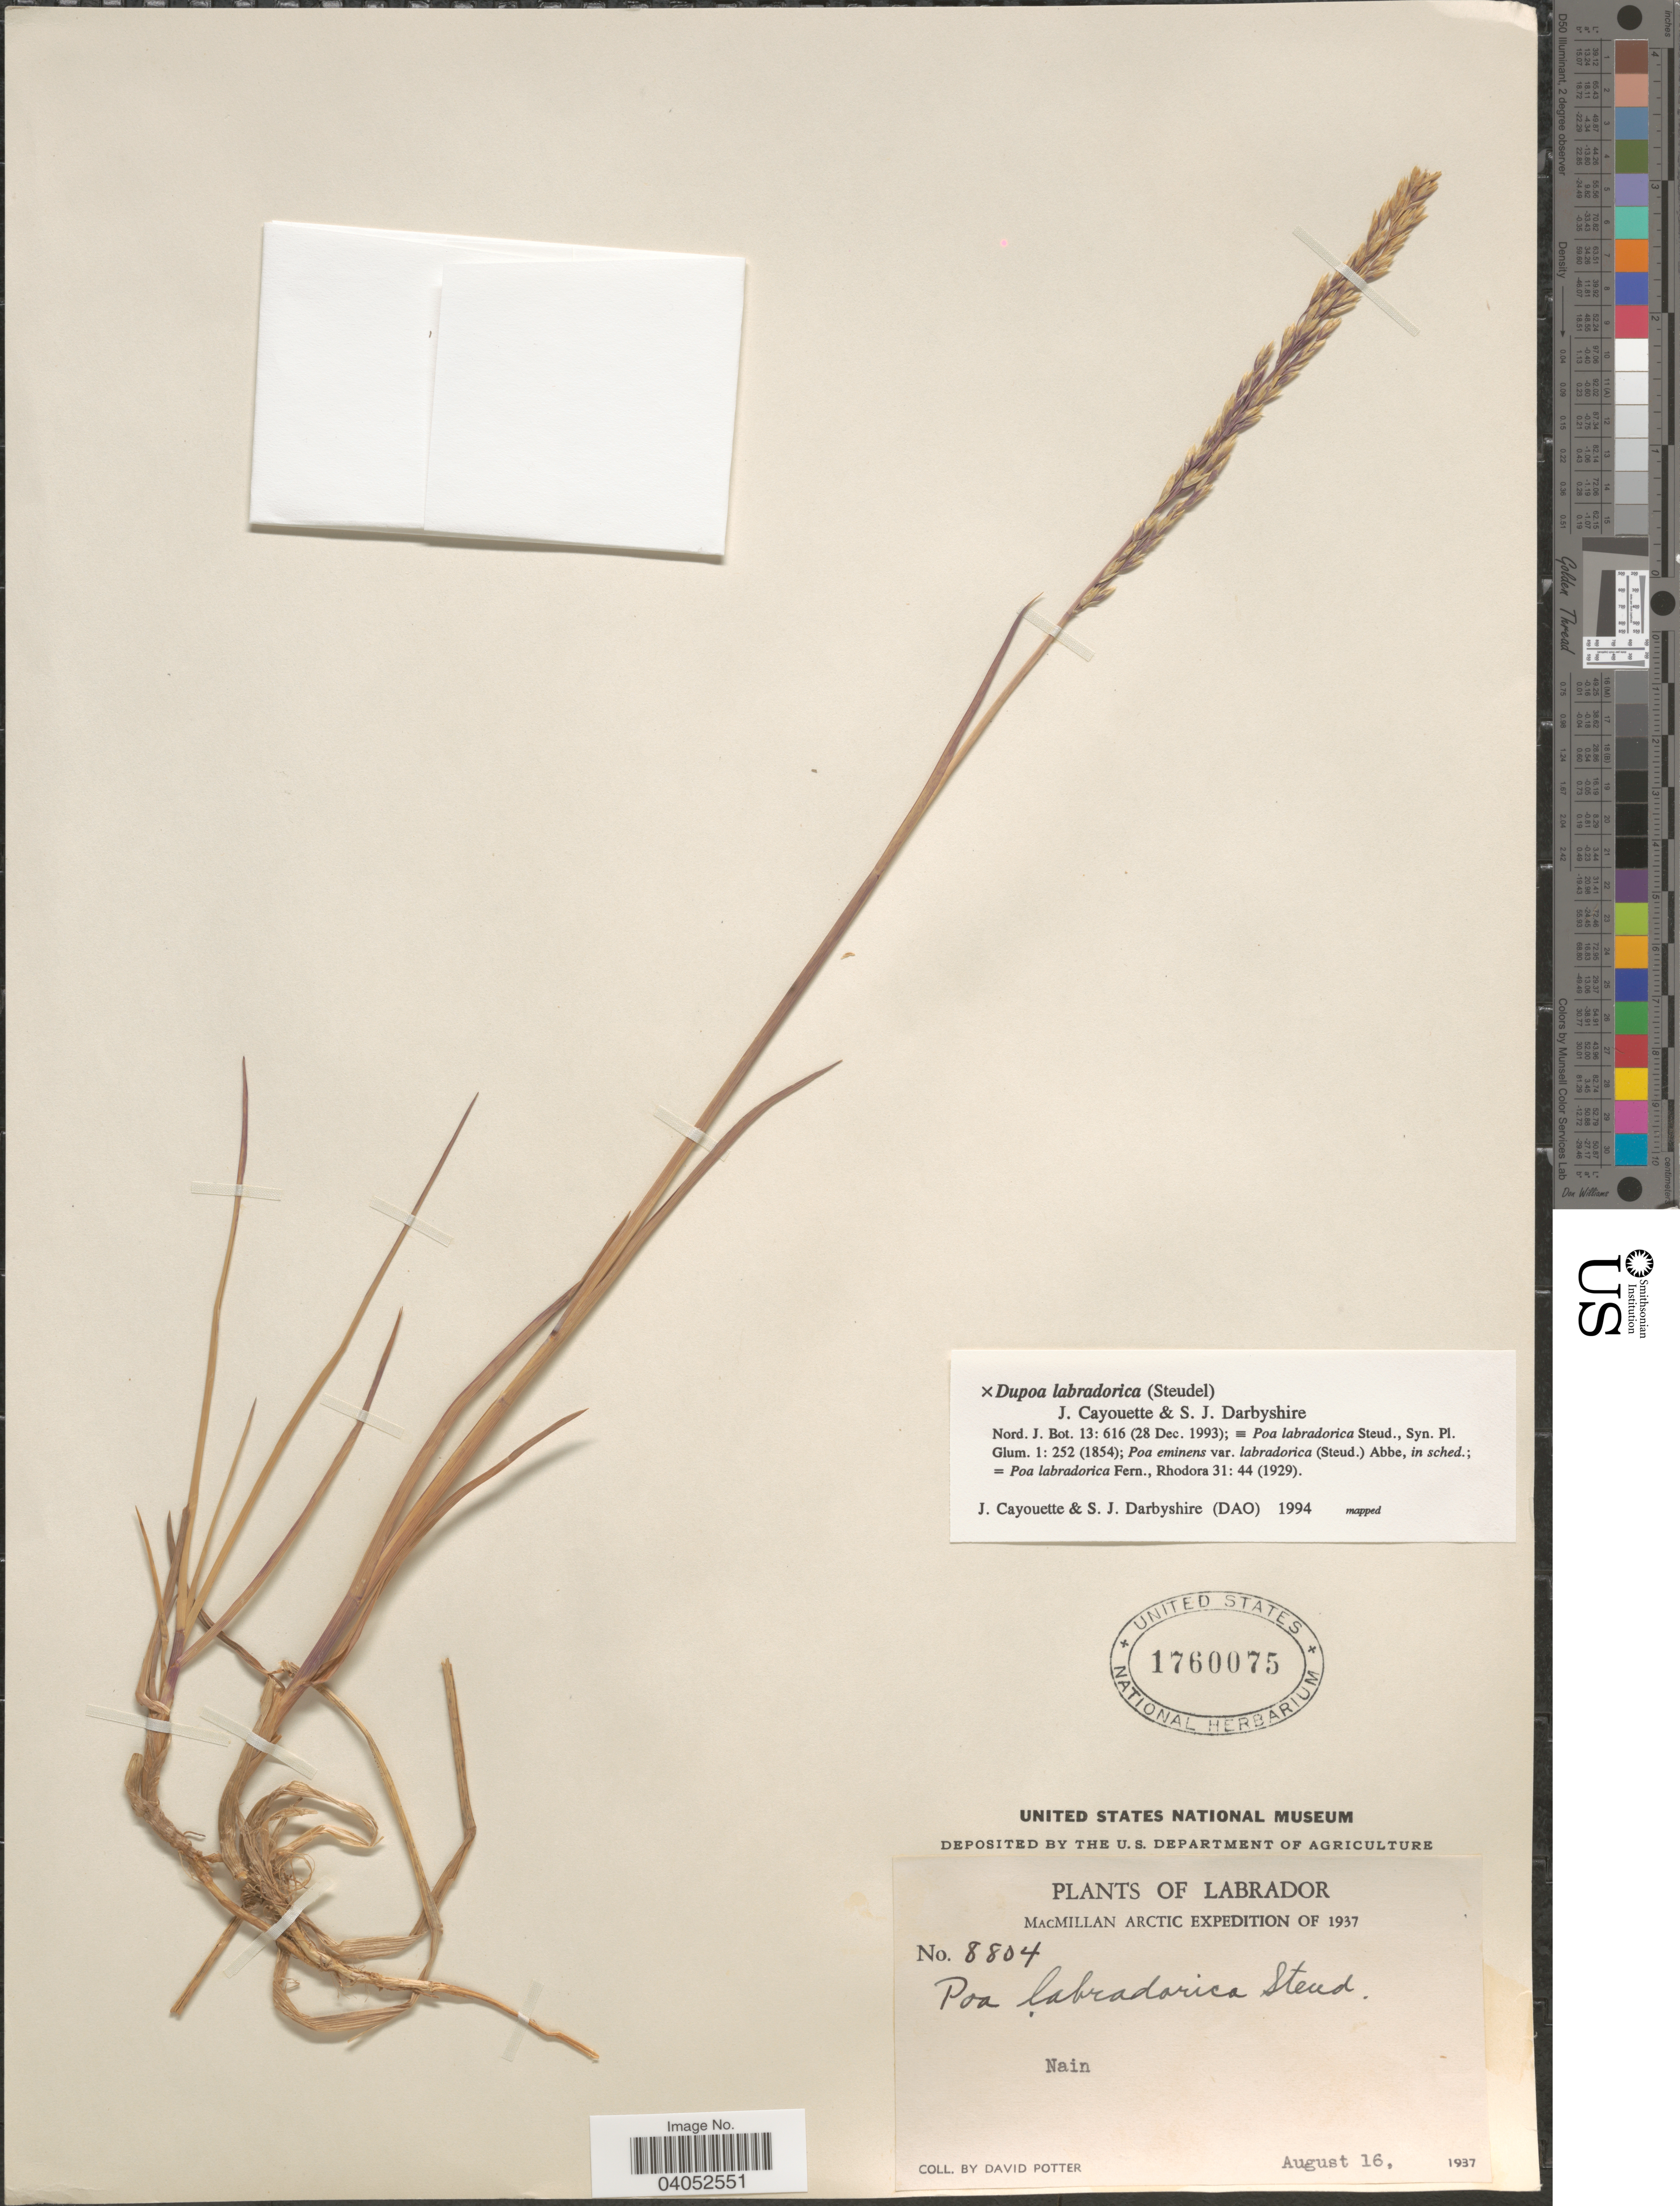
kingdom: Plantae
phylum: Tracheophyta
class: Liliopsida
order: Poales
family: Poaceae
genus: Dupontopoa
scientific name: Dupontopoa labradorica ined.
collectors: D. Potter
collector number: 8804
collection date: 1937-08-16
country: Canada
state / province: Newfoundland and Labrador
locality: Labrador. Nain.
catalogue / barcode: US 1760075